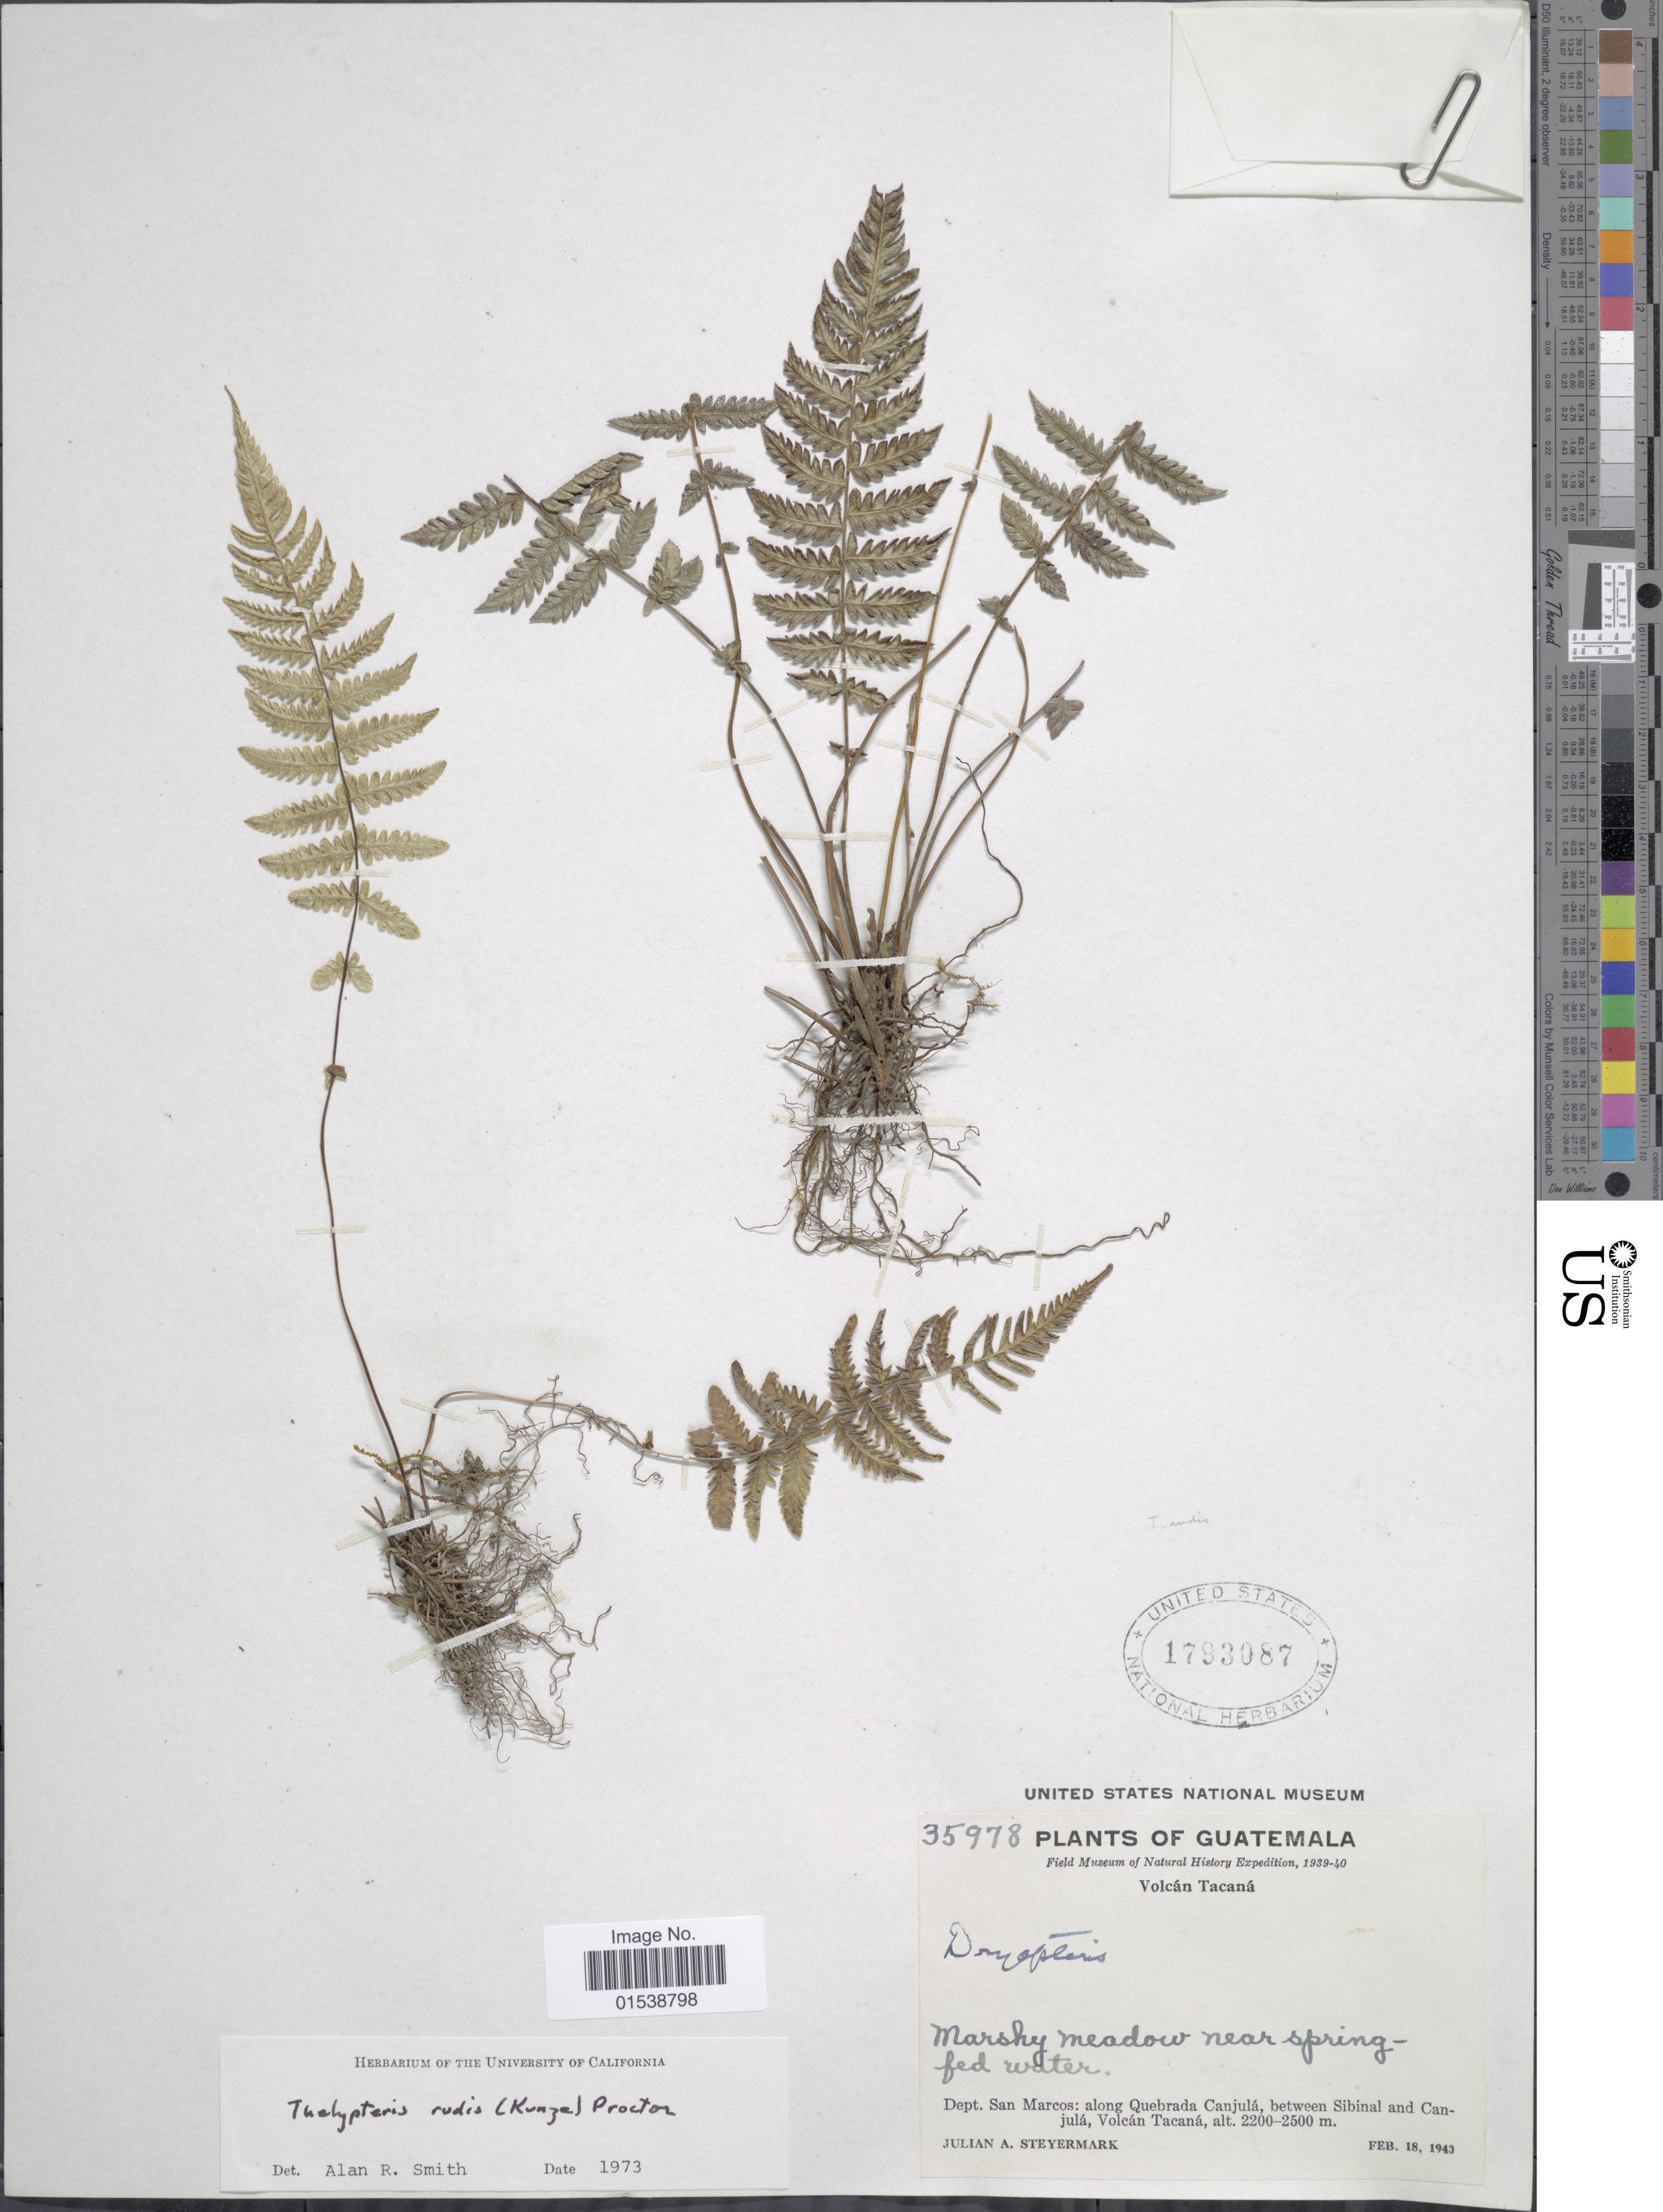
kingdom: Plantae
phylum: Tracheophyta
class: Polypodiopsida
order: Polypodiales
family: Thelypteridaceae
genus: Amauropelta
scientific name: Amauropelta rudis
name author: (Kunze) Pic. Serm.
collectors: J. Steyermark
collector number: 35978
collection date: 1943-02-18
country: Guatemala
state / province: San Marcos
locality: Volcan Tacana, Dept. San Marcos: along Quebrada Canjula, between Sibinal and Canjula, Volcan Tacana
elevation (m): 2200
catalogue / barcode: US 1793087